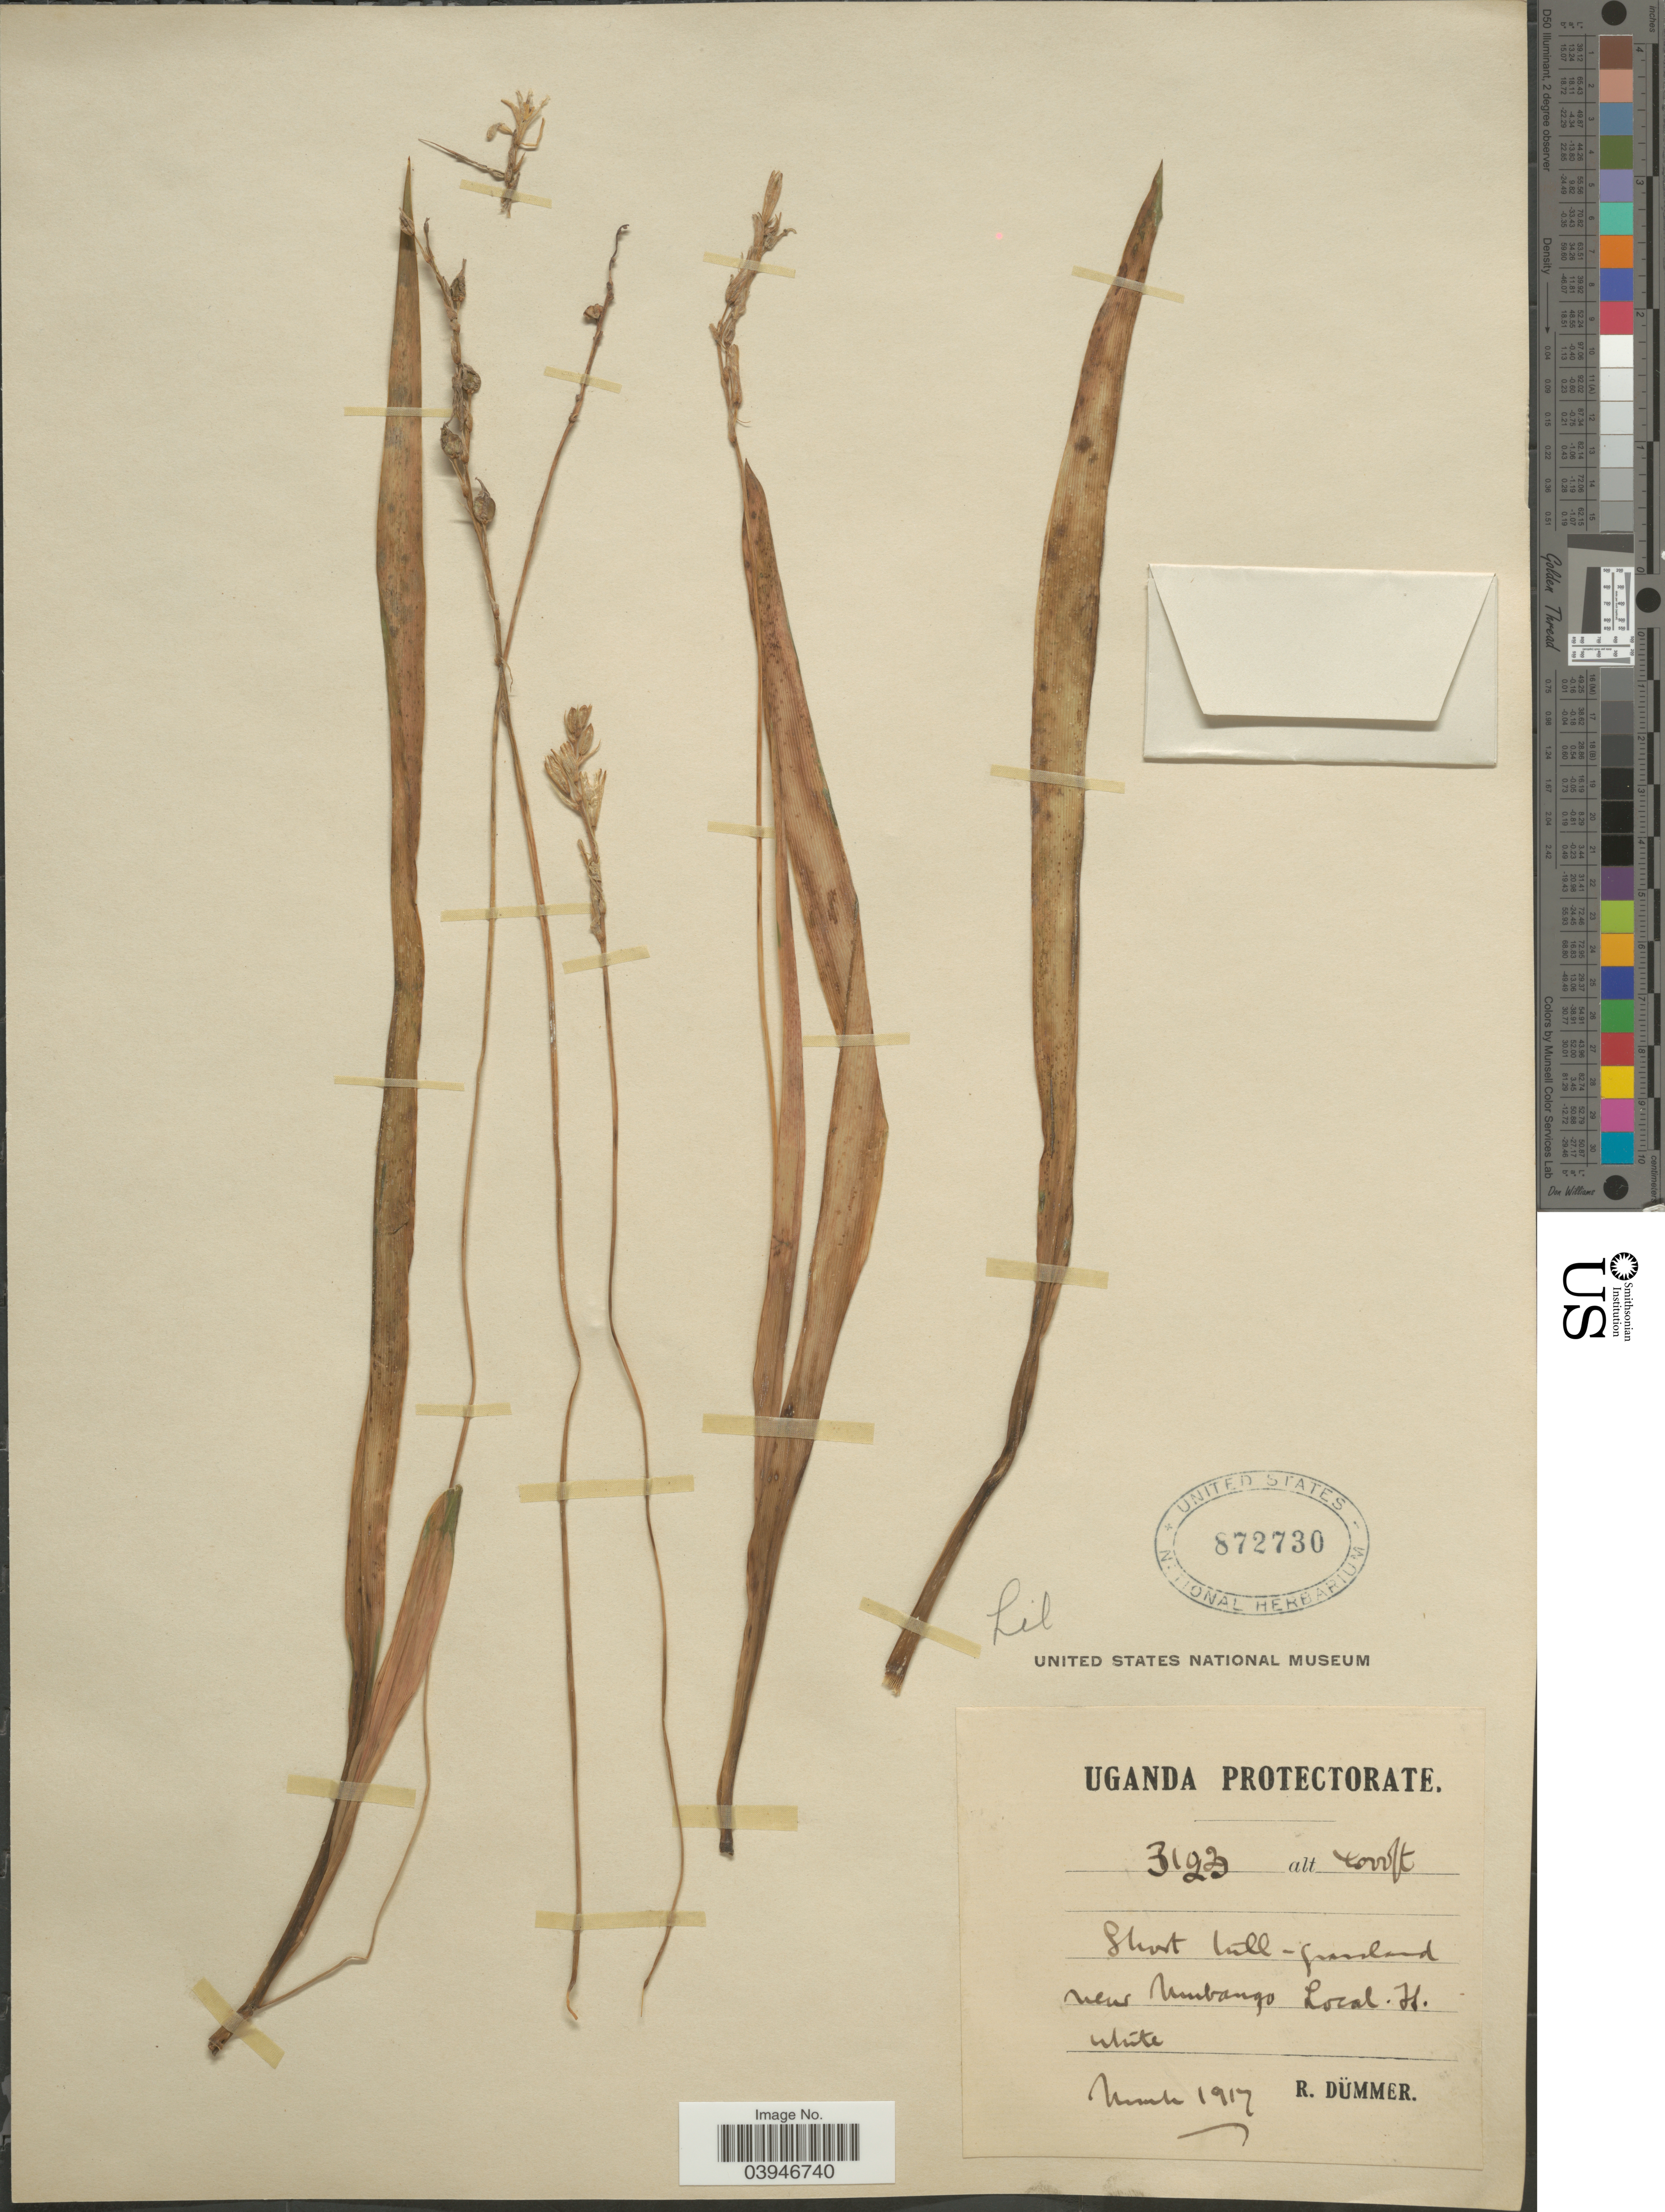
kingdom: Plantae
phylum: Tracheophyta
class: Liliopsida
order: Liliales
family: Liliaceae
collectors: R. A. Dümmer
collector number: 3123*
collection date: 1917-11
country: Uganda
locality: Uganda Protectorate. Near Umbango.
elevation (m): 1219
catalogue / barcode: US 872730